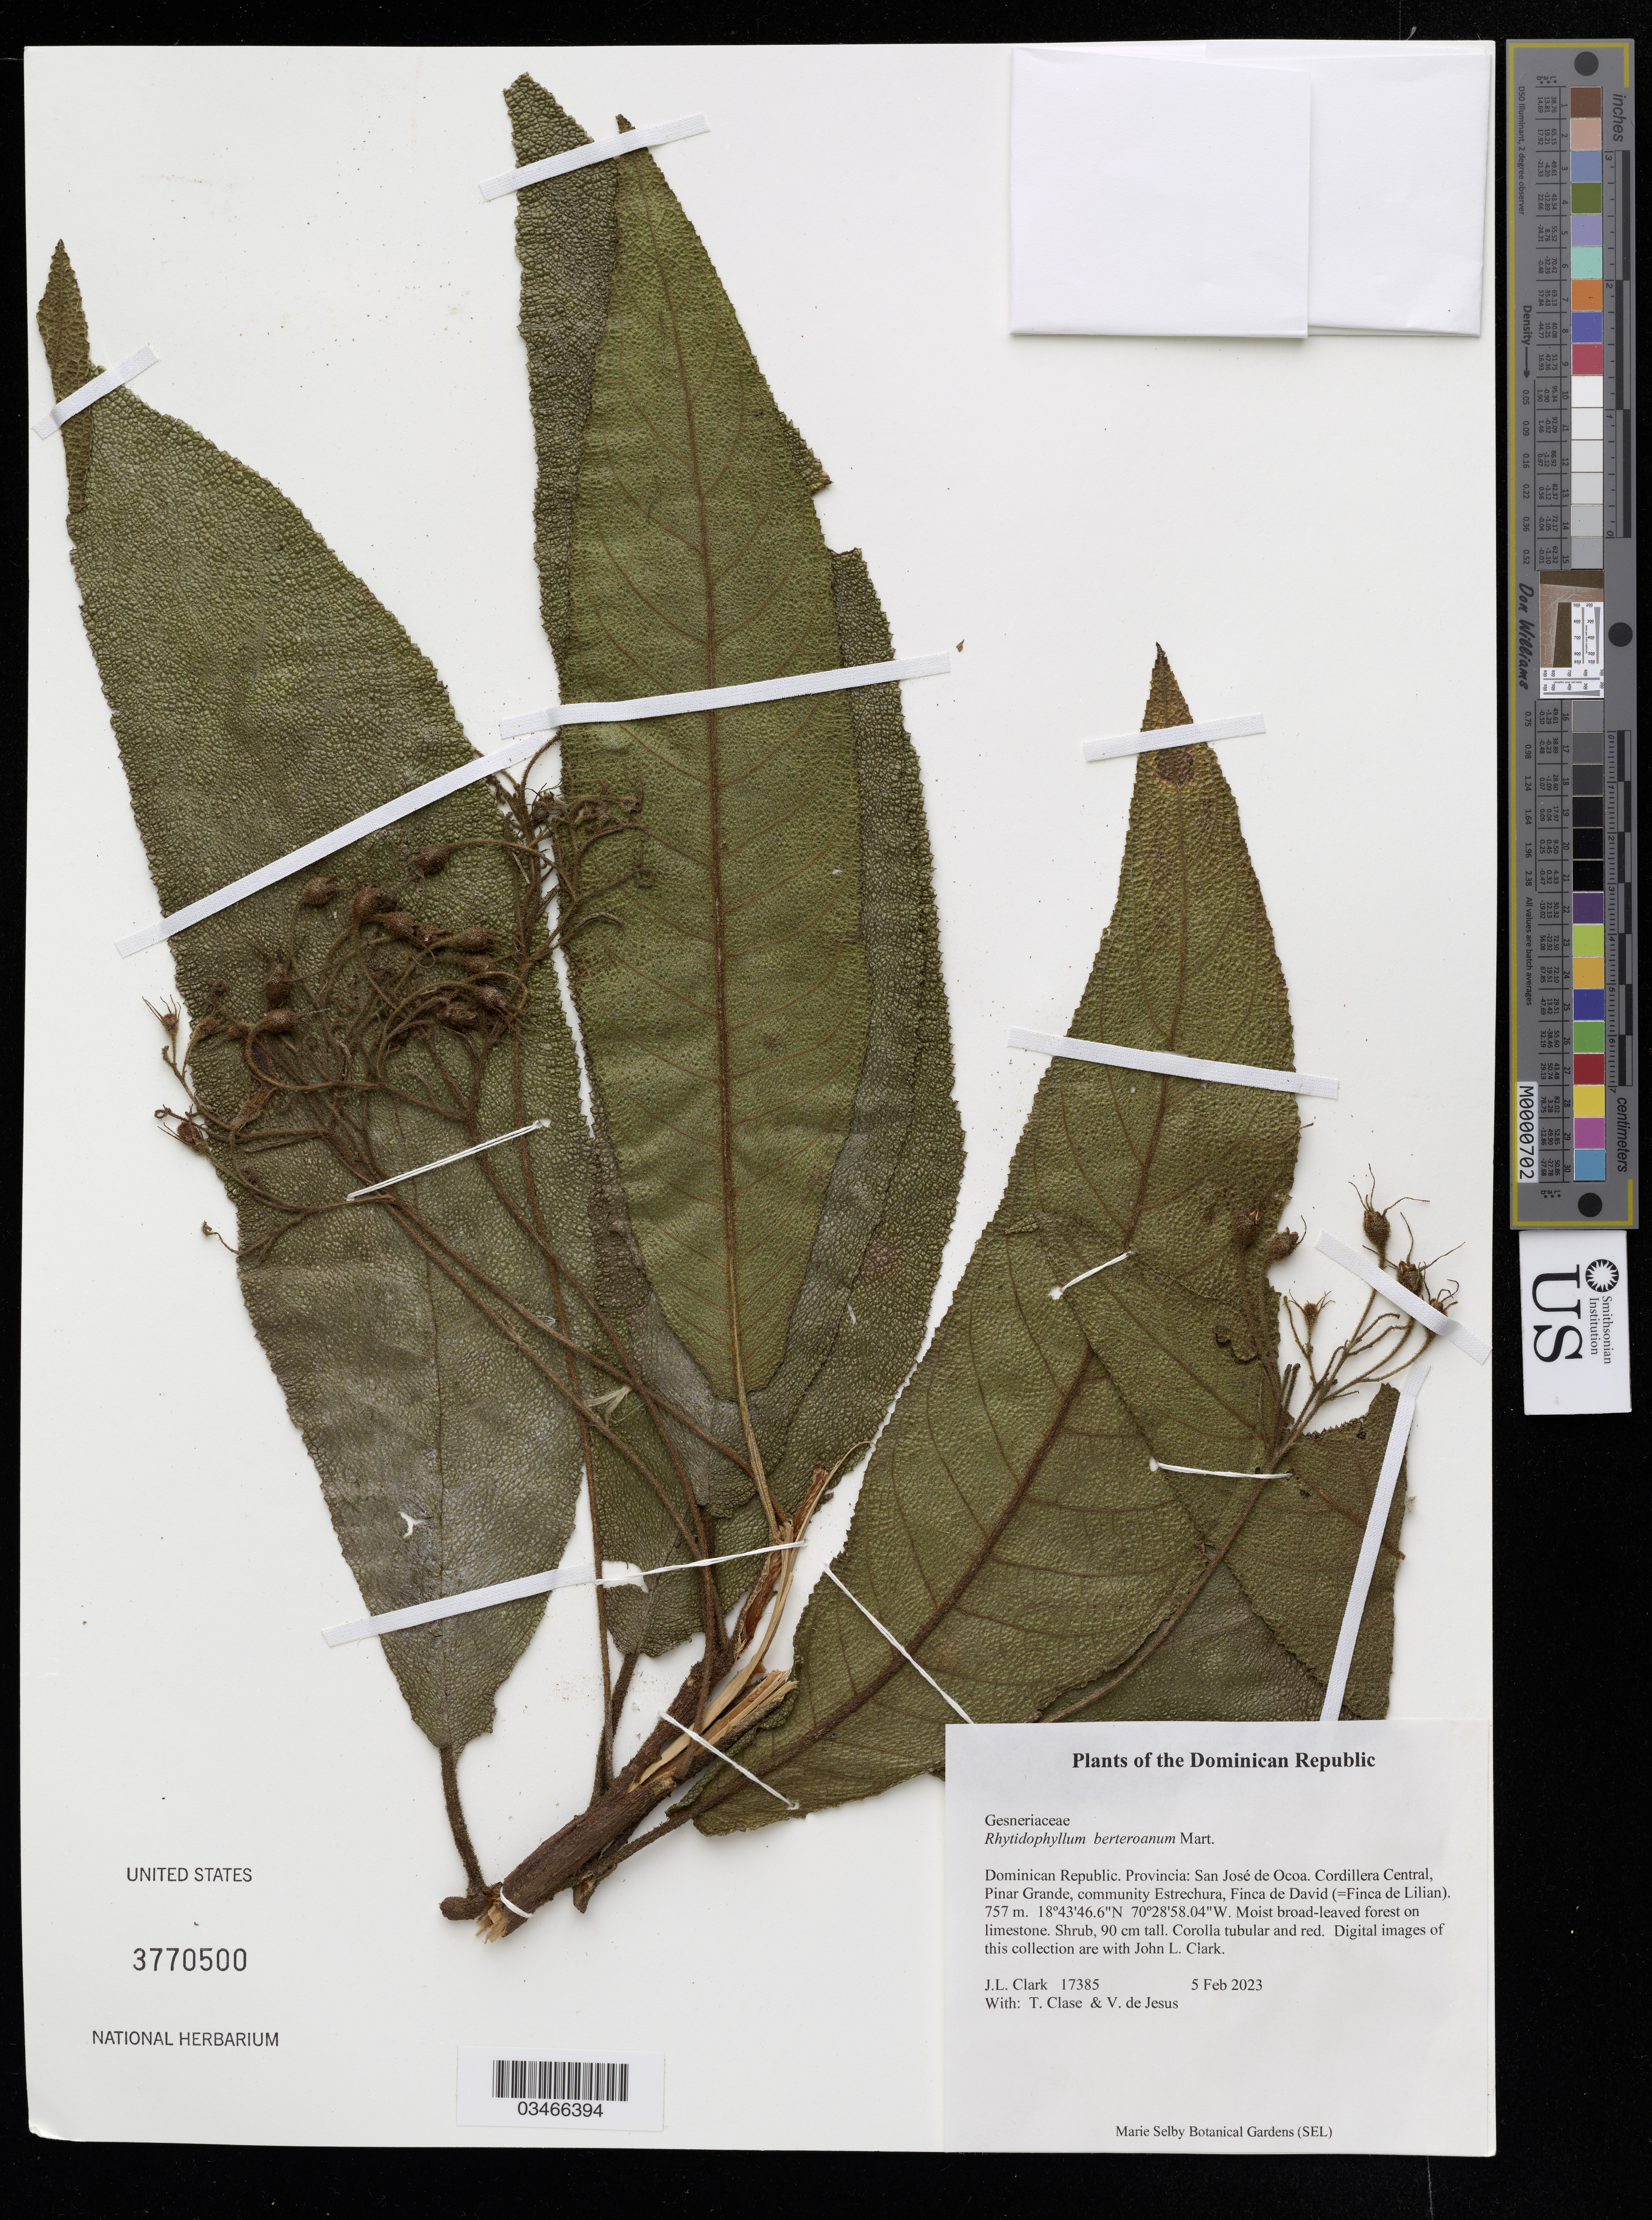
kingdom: Plantae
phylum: Tracheophyta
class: Magnoliopsida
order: Lamiales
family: Gesneriaceae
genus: Rhytidophyllum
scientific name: Rhytidophyllum berteroanum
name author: Mart.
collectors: J. Clark, T. Clase & V. de Jesus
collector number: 17385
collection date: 2023-02-05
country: Dominican Republic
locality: Dominican Republic. Provincia: San José de Ocoa. Cordillera Central, Pinar Grande, community Estrechura, Finca de David (=Finca de Lilian).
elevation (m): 757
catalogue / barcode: US 3770500